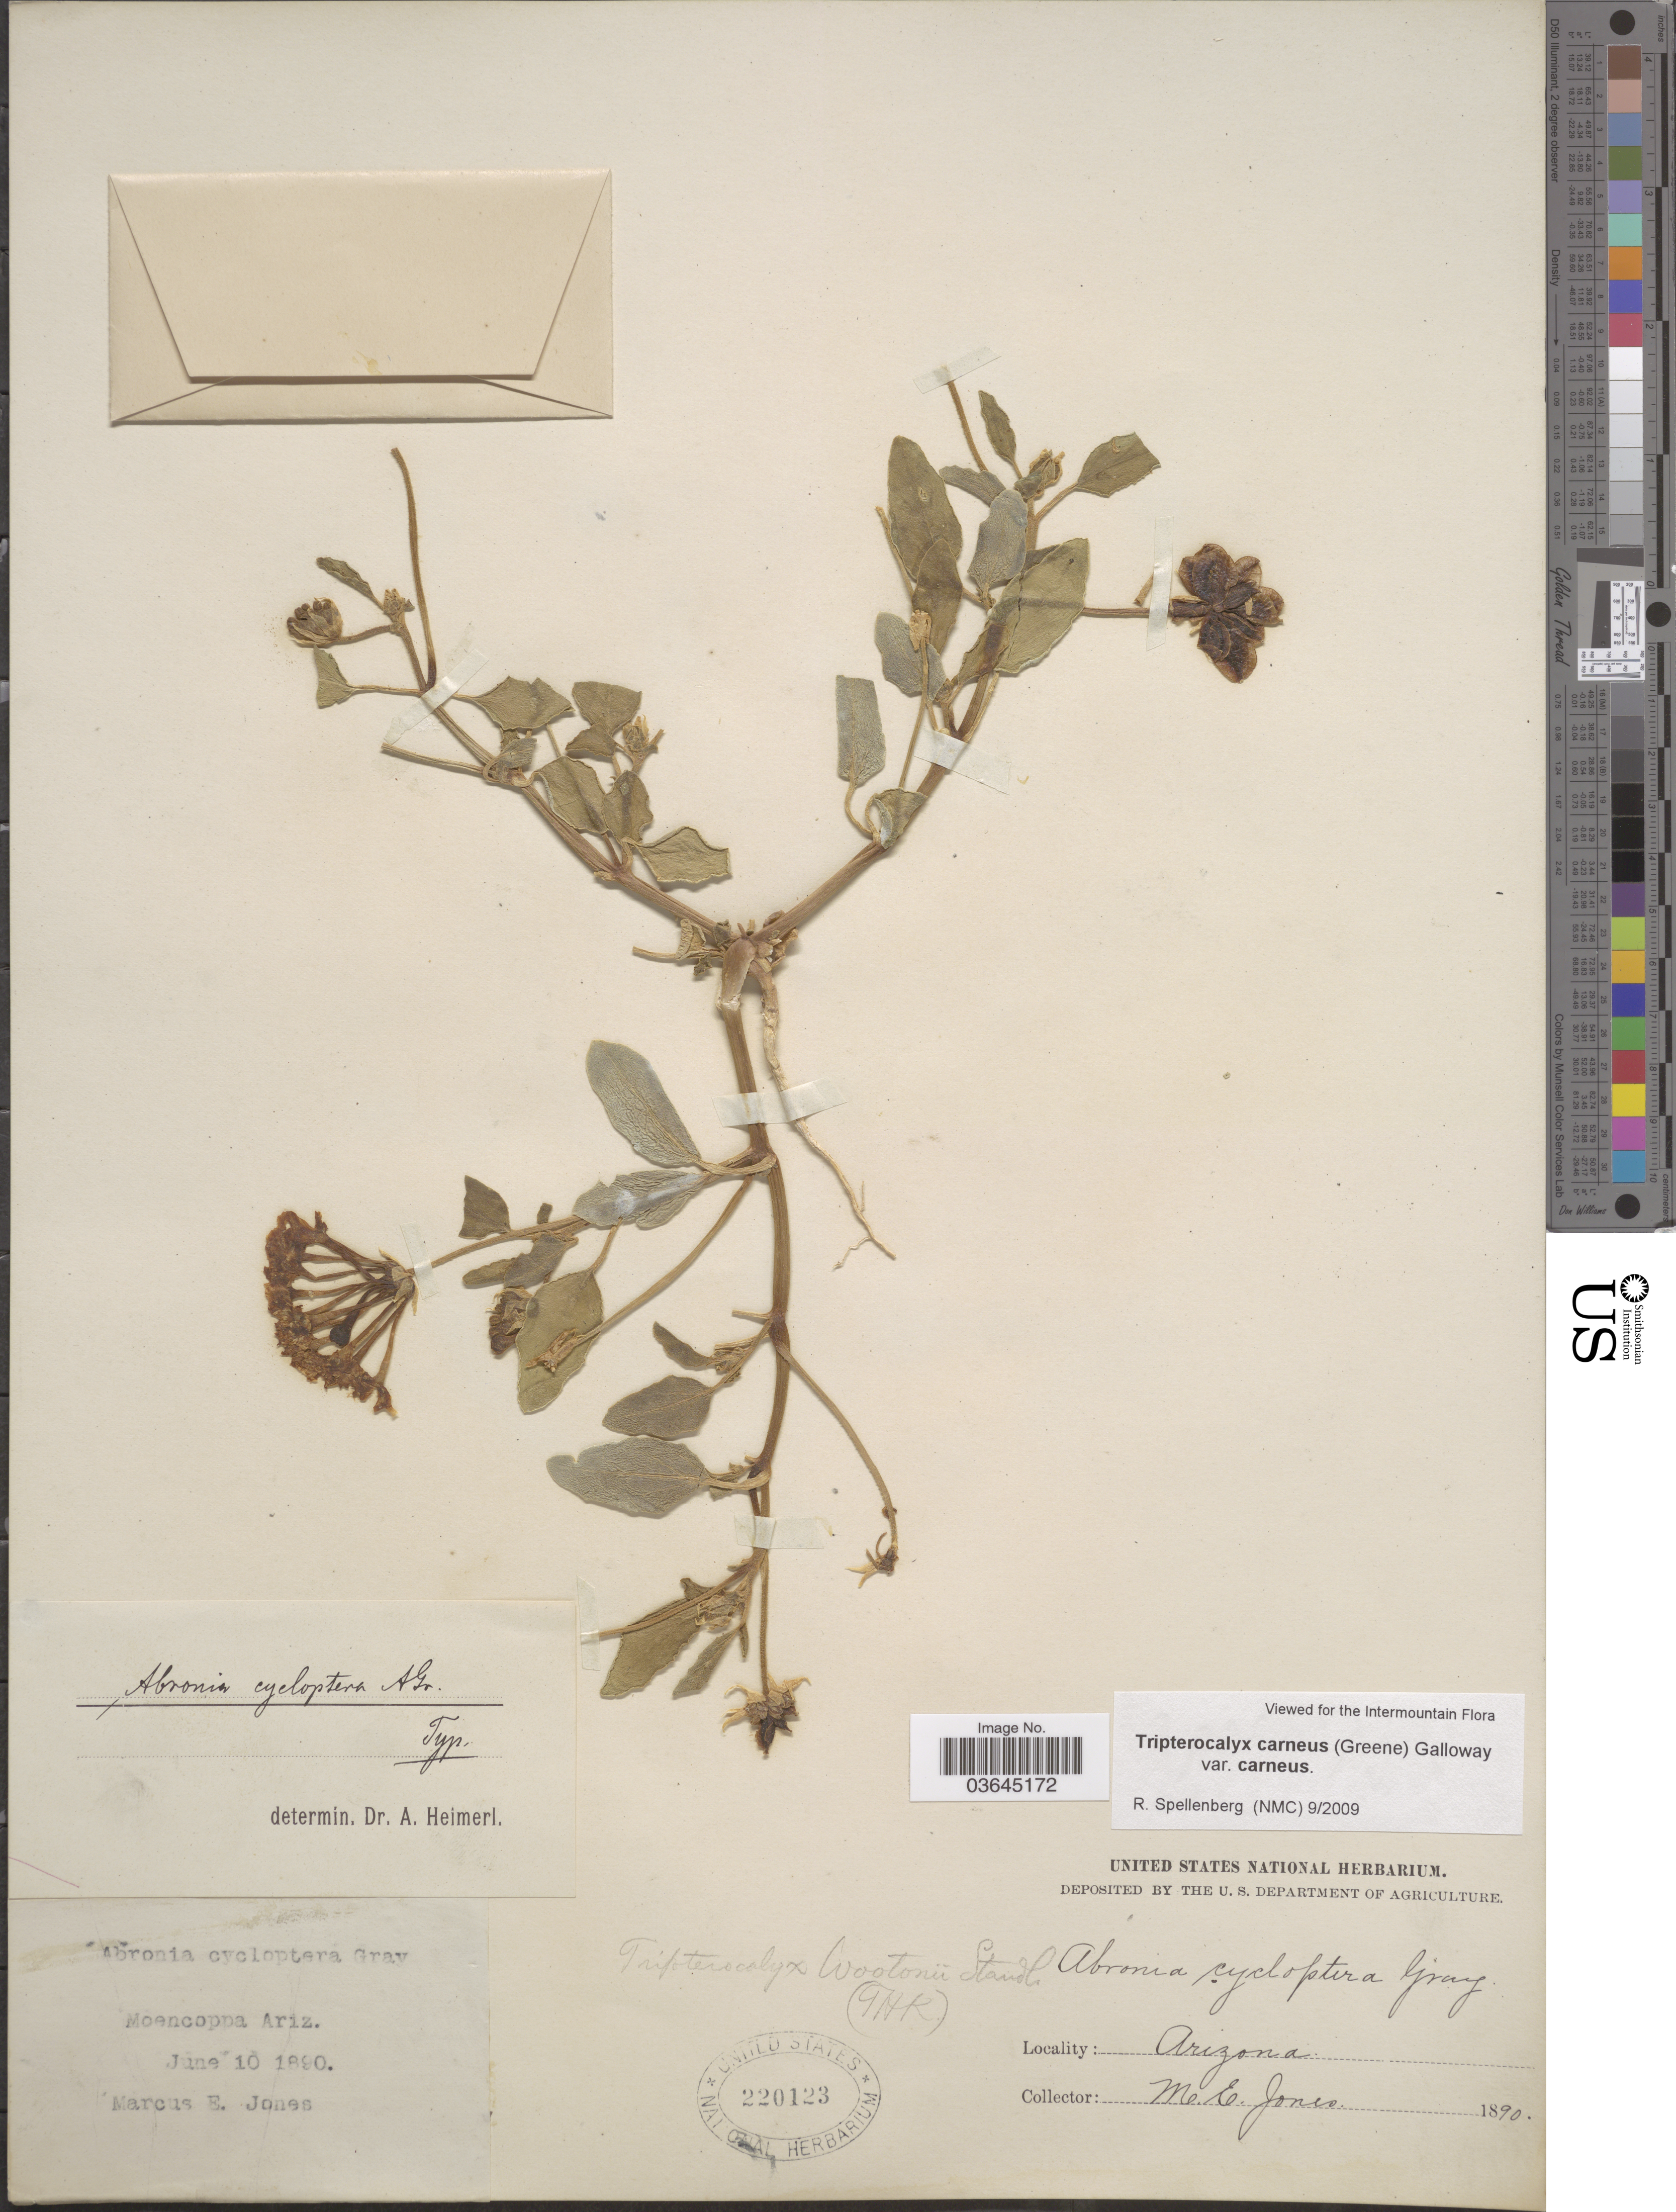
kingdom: Plantae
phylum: Tracheophyta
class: Magnoliopsida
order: Caryophyllales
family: Nyctaginaceae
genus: Tripterocalyx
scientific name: Tripterocalyx carneus var. carneus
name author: (Greene) L.A. Galloway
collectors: M. E. Jones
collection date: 1890-06-10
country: United States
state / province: Arizona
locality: Moencoppa.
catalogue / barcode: US 220123